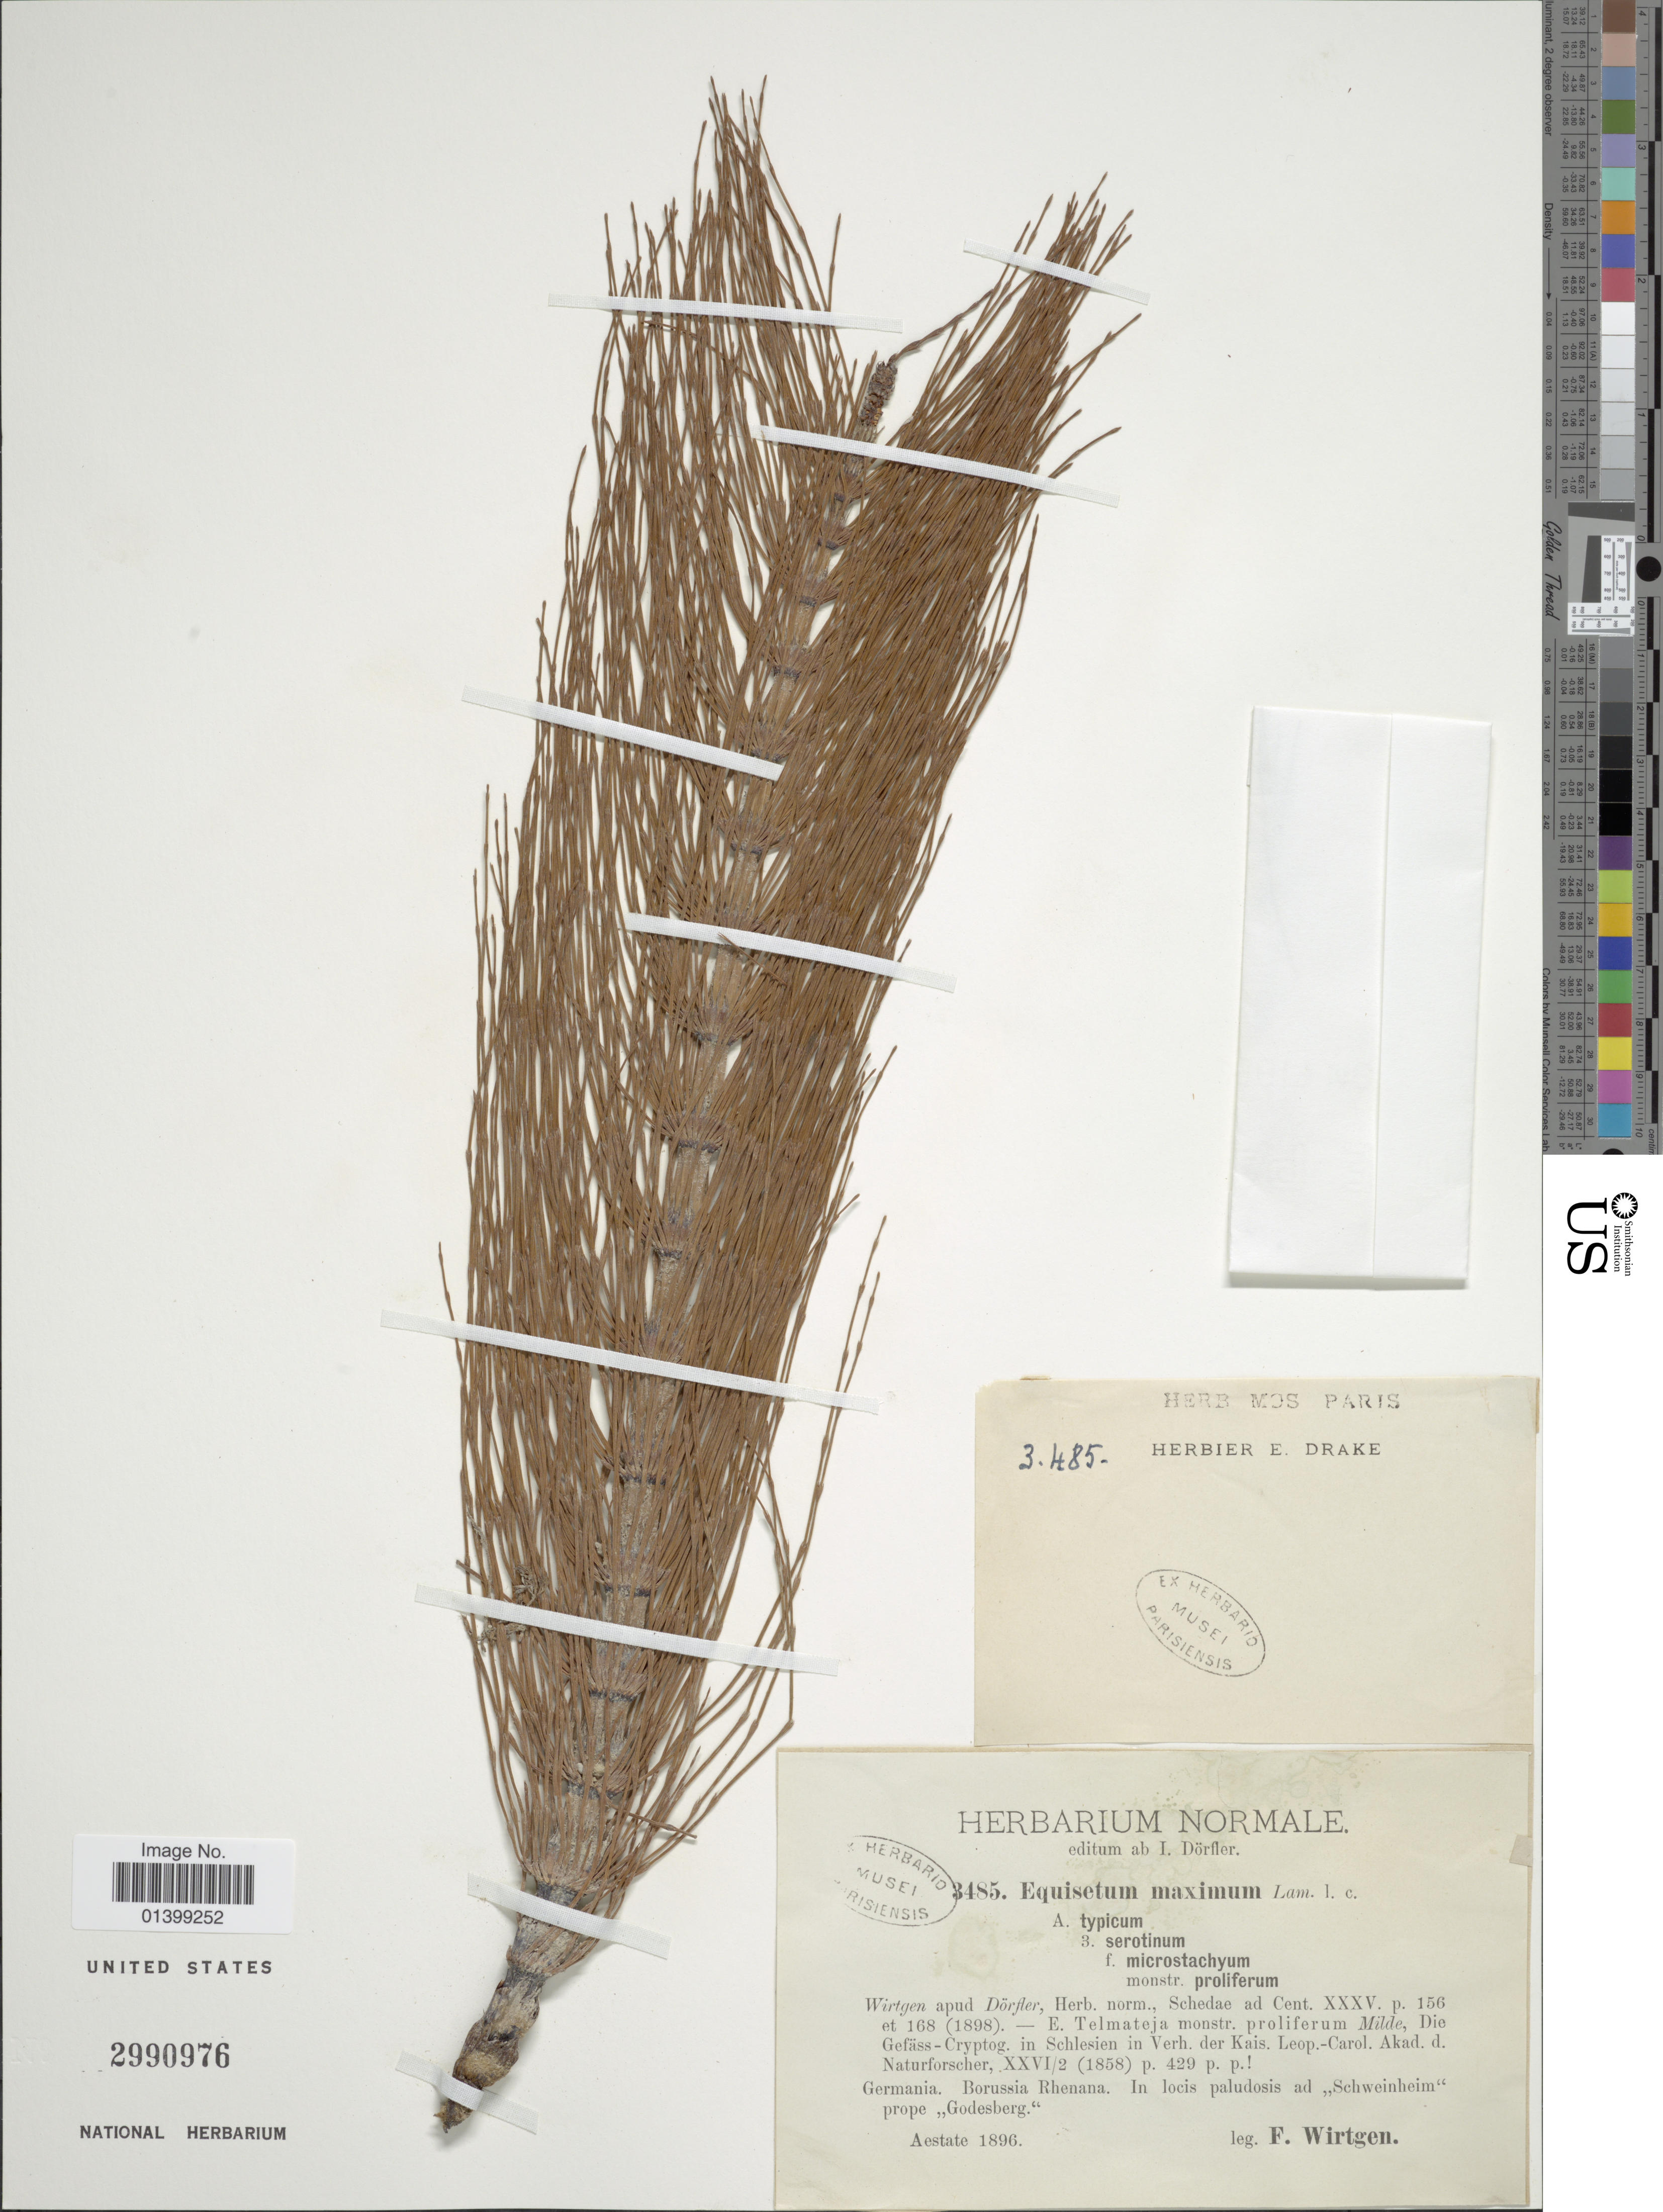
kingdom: Plantae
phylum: Tracheophyta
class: Polypodiopsida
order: Equisetales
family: Equisetaceae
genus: Equisetum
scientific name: Equisetum telmateia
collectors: F. Wirtgen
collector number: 3485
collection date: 1896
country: Germany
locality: Borussia Rhenana, In locis paludosis ad ,,Schweinheim' prope ,,Godsberg'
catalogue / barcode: US 2990976